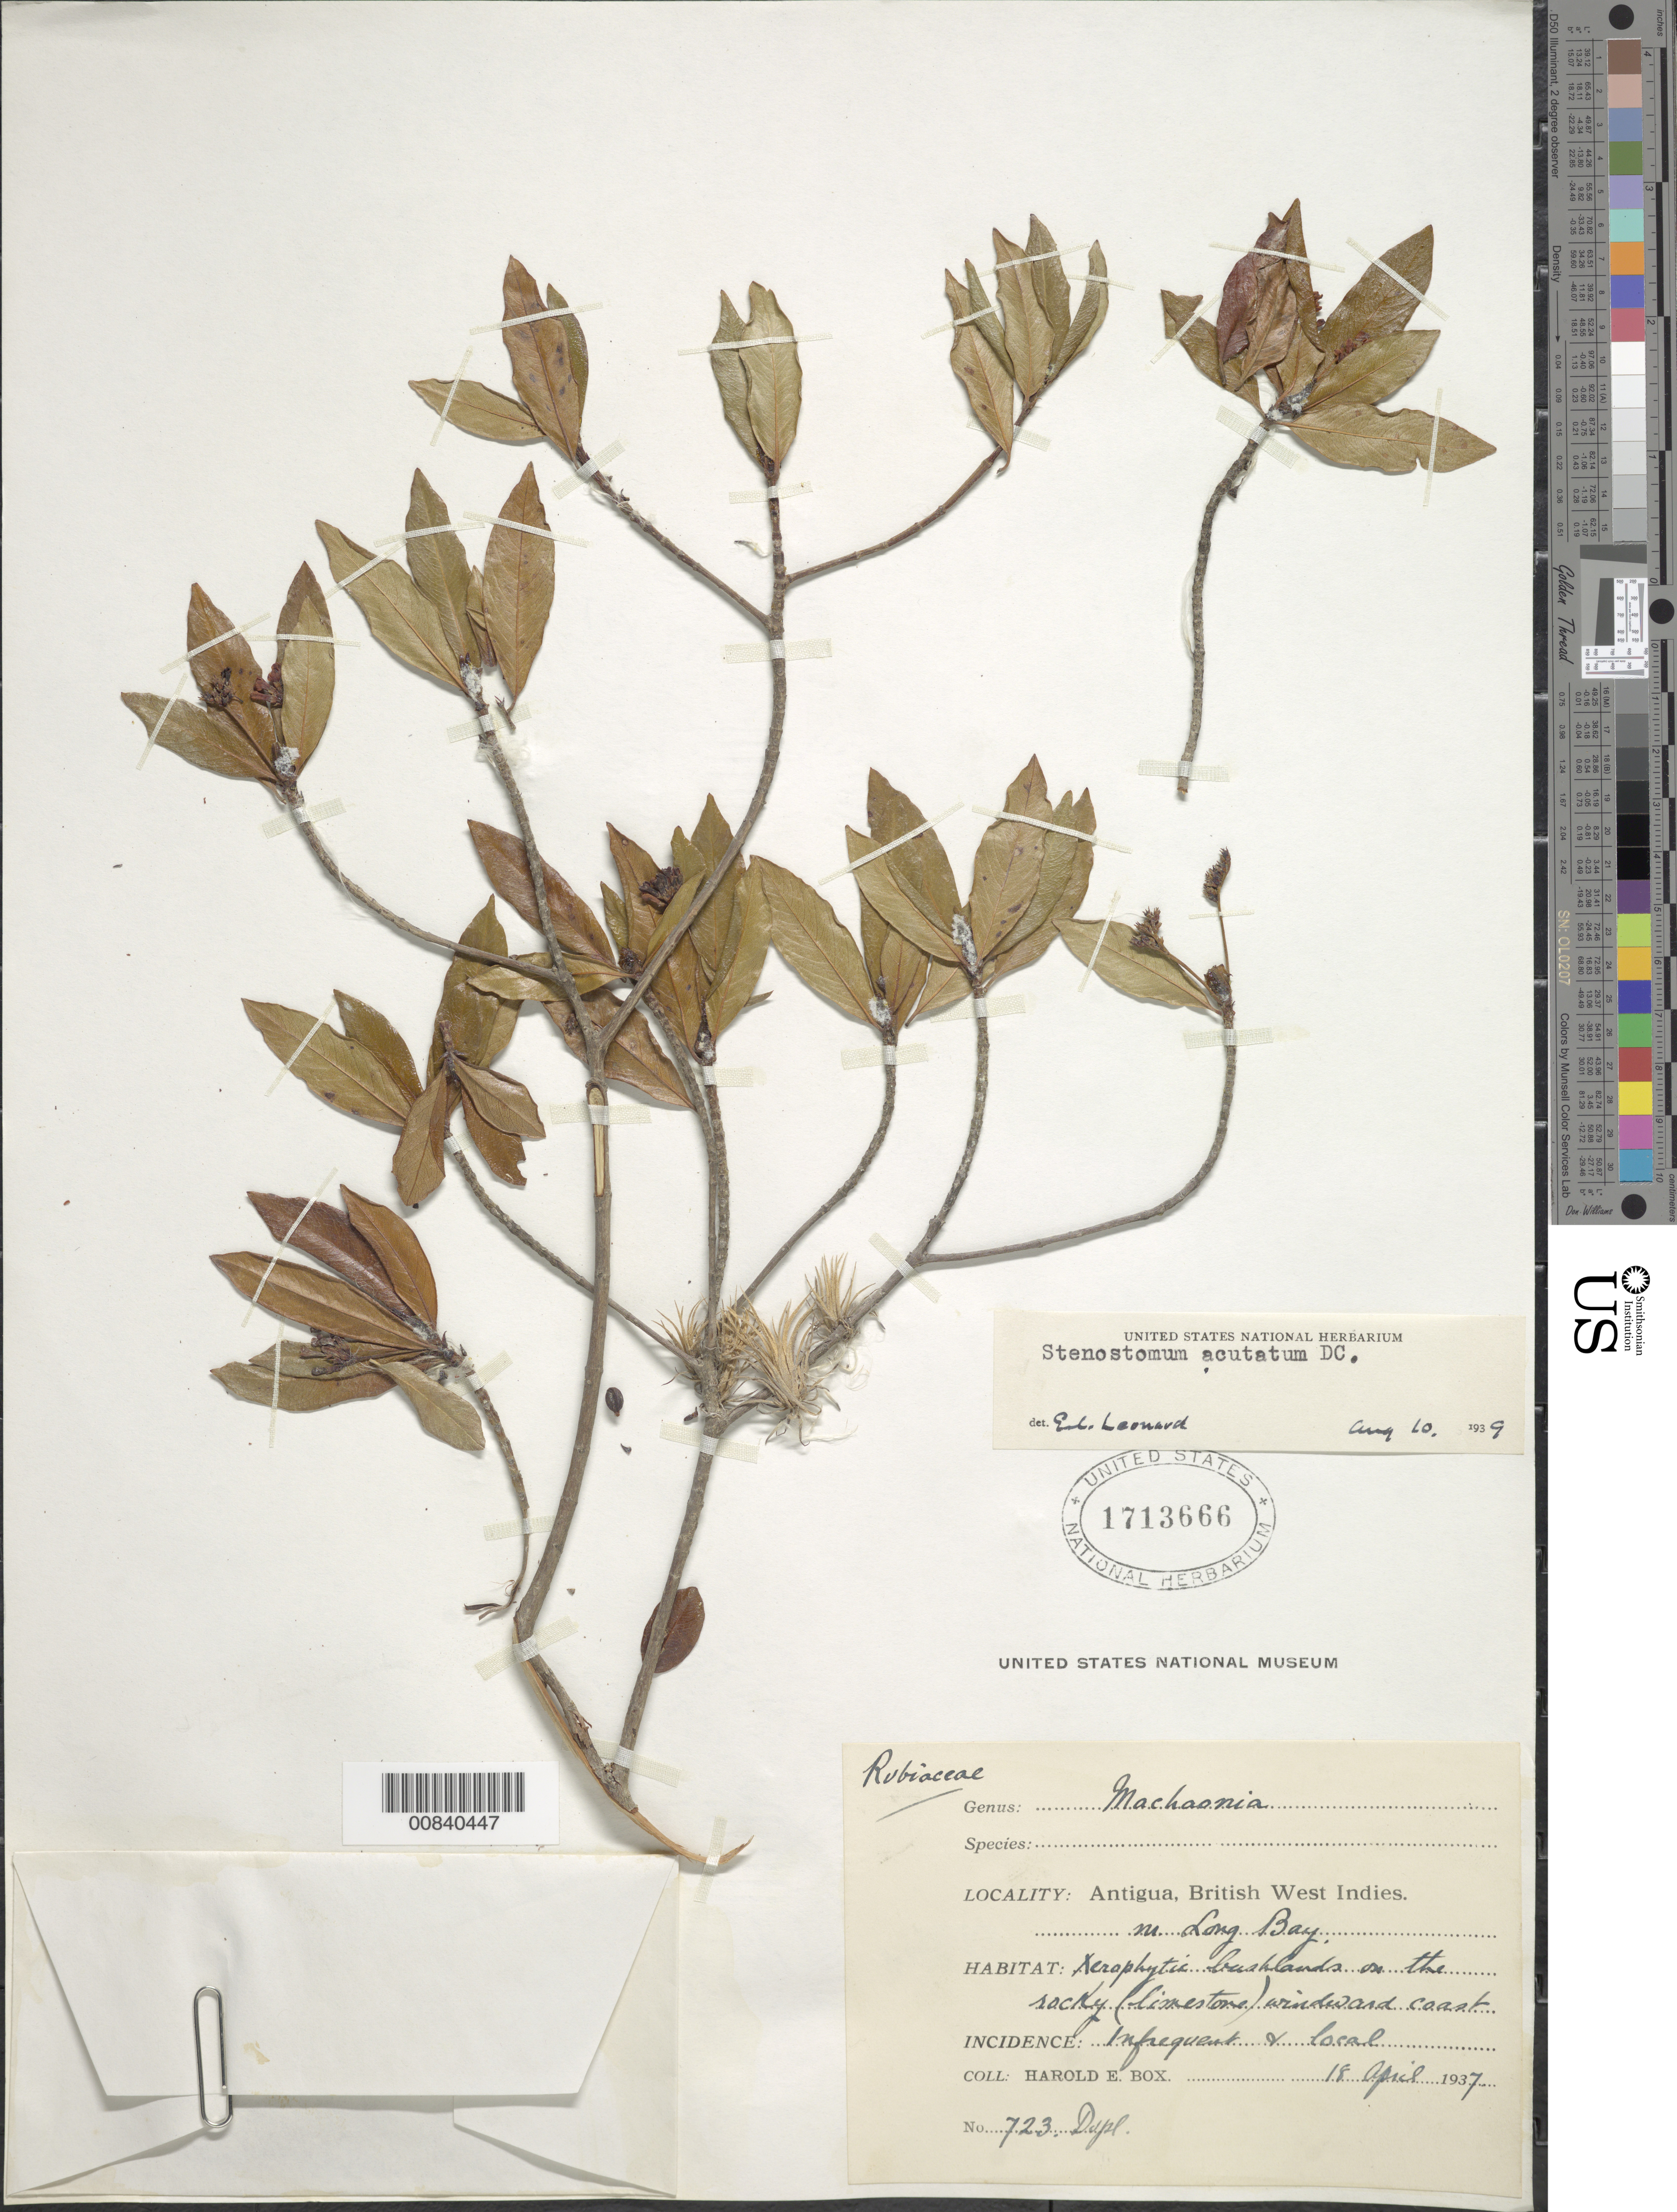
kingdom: Plantae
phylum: Tracheophyta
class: Magnoliopsida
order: Gentianales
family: Rubiaceae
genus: Stenostomum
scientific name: Stenostomum acutatum var. acutatum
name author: DC.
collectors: H. E. Box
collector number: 723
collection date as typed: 18 Apr 1937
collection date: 1937-04-18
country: Antigua and Barbuda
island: Leeward Is.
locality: Near Long Bay, on windward coast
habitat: Xerophytic bushlands on the rocky (limestone) windward coast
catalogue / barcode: US 1713666